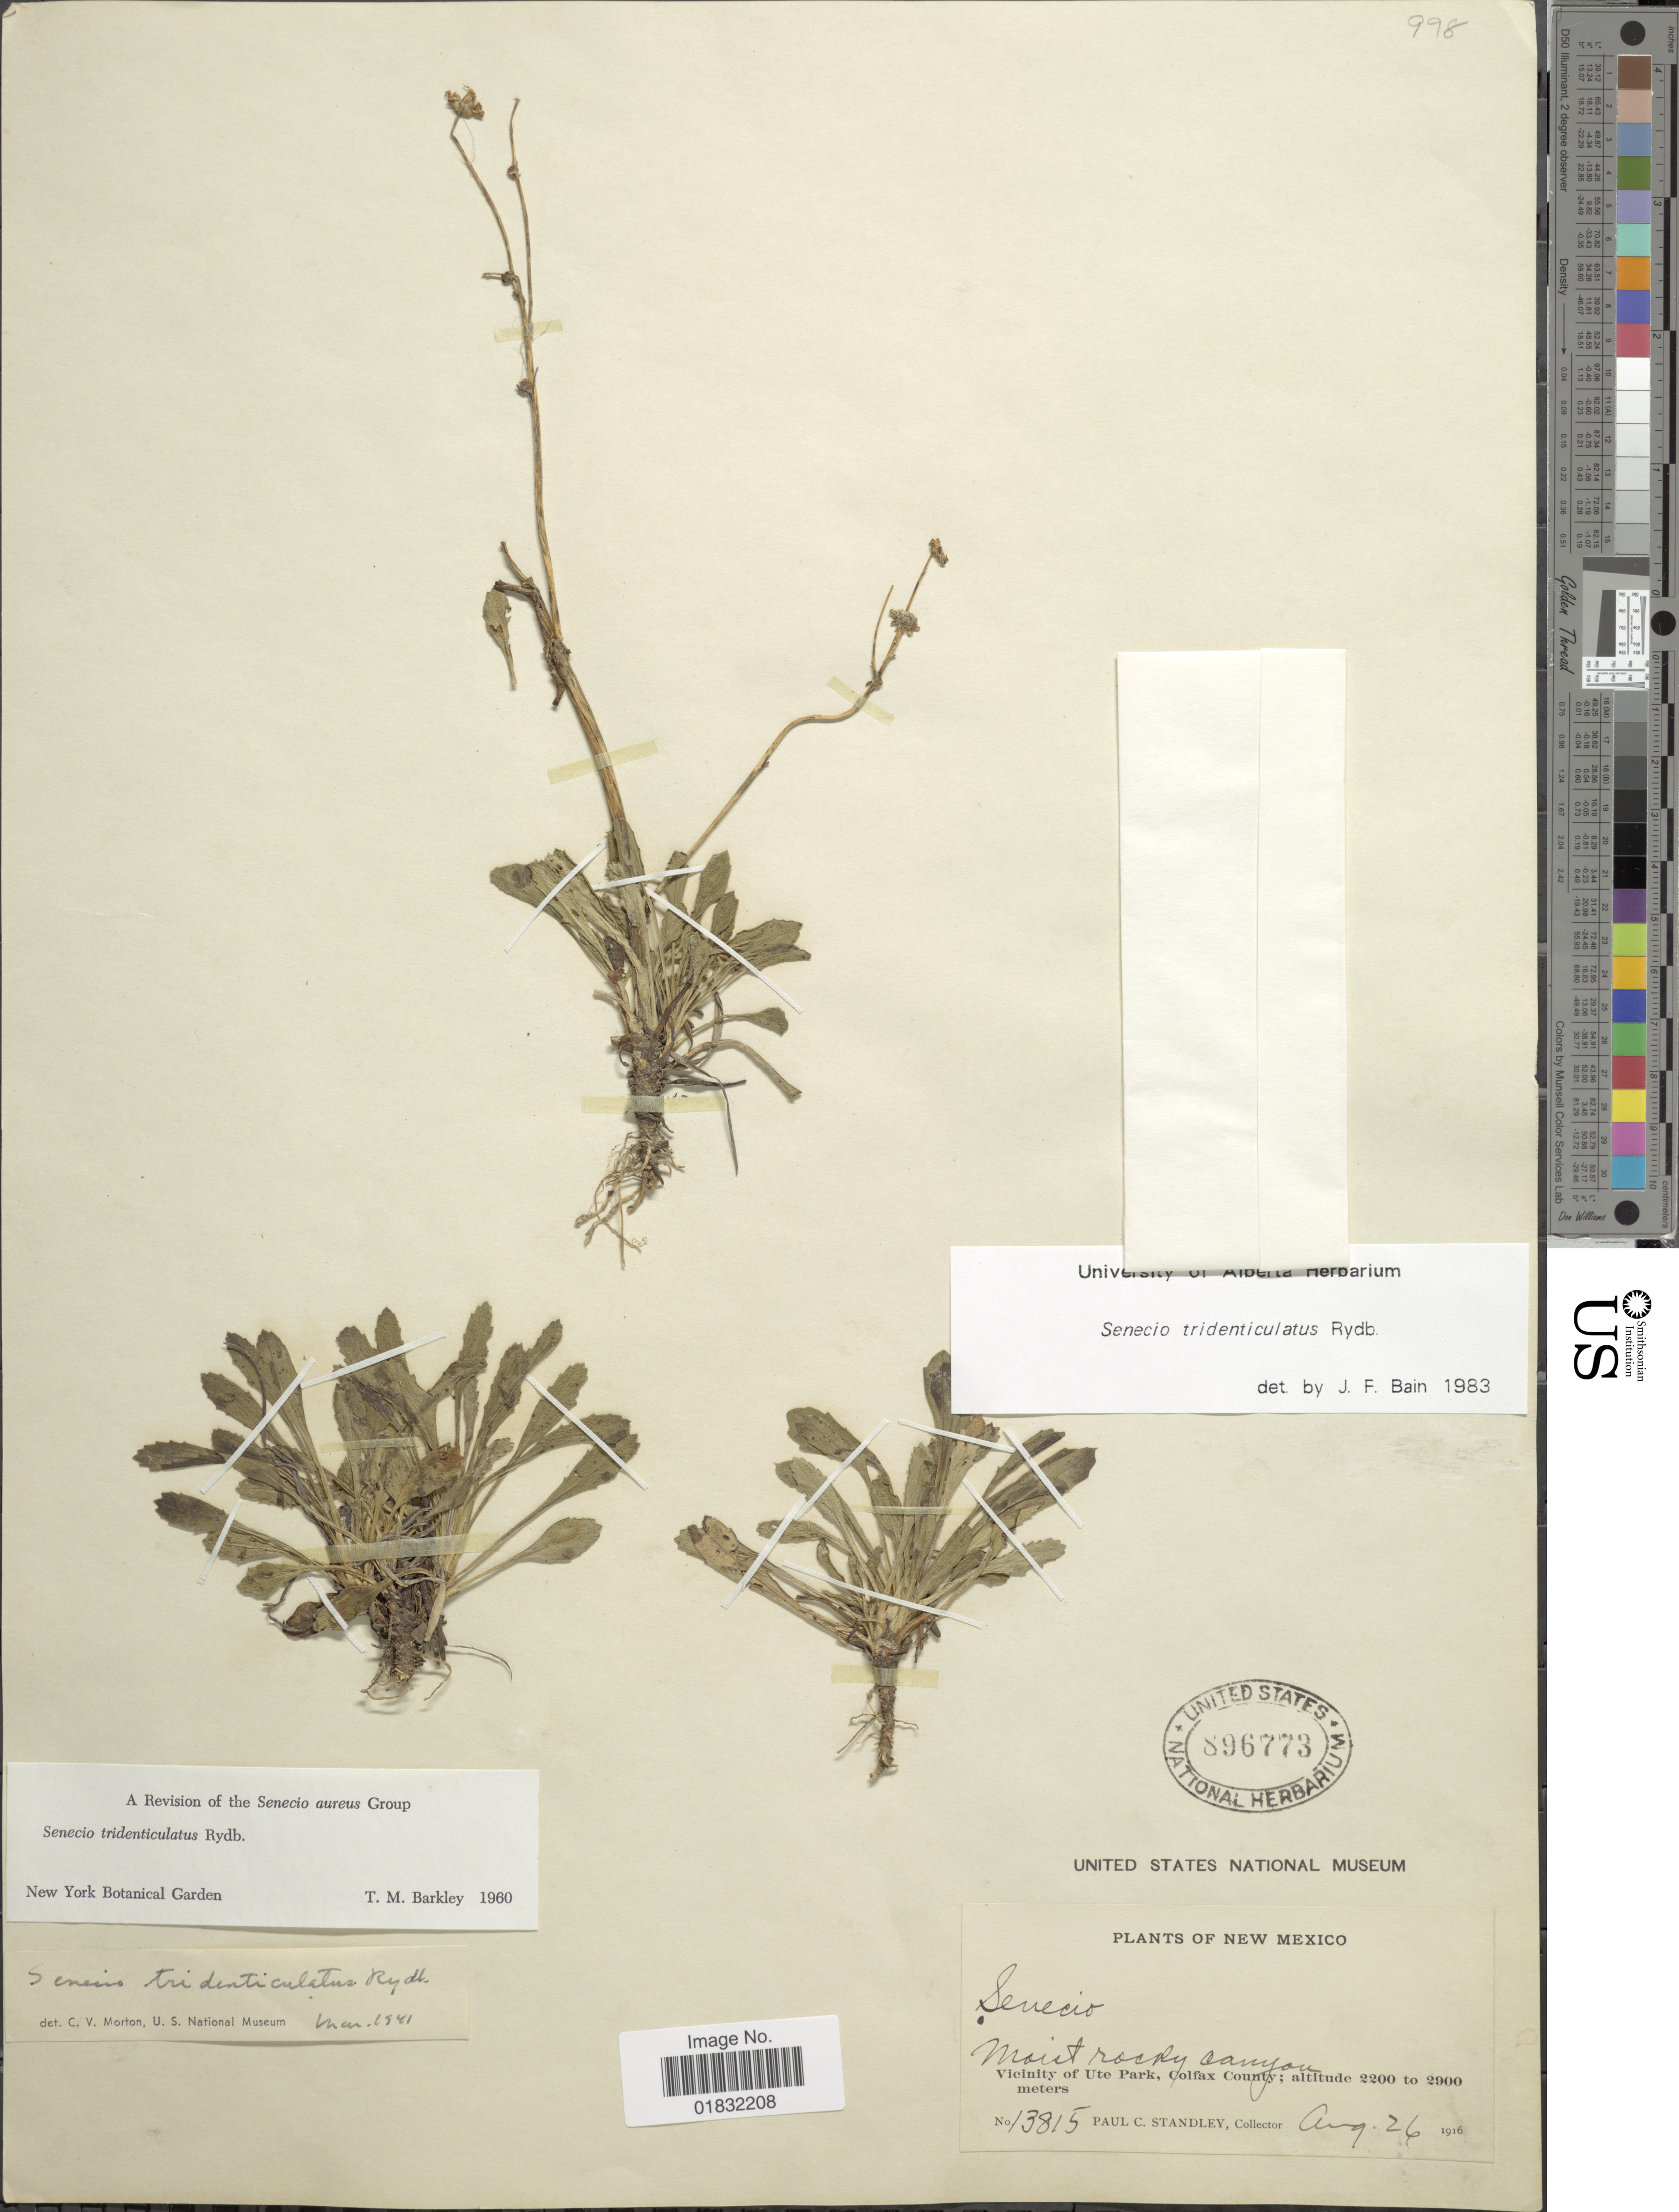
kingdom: Plantae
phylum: Tracheophyta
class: Magnoliopsida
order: Asterales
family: Asteraceae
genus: Packera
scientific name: Packera tridenticulata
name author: (Rydb.) W.A. Weber & Á. Löve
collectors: P. C. Standley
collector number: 13815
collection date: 1916-08-26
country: United States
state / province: New Mexico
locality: Moist rocky canyon, Vicinity of Ute Park, Colfax County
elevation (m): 2200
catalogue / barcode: US 896773